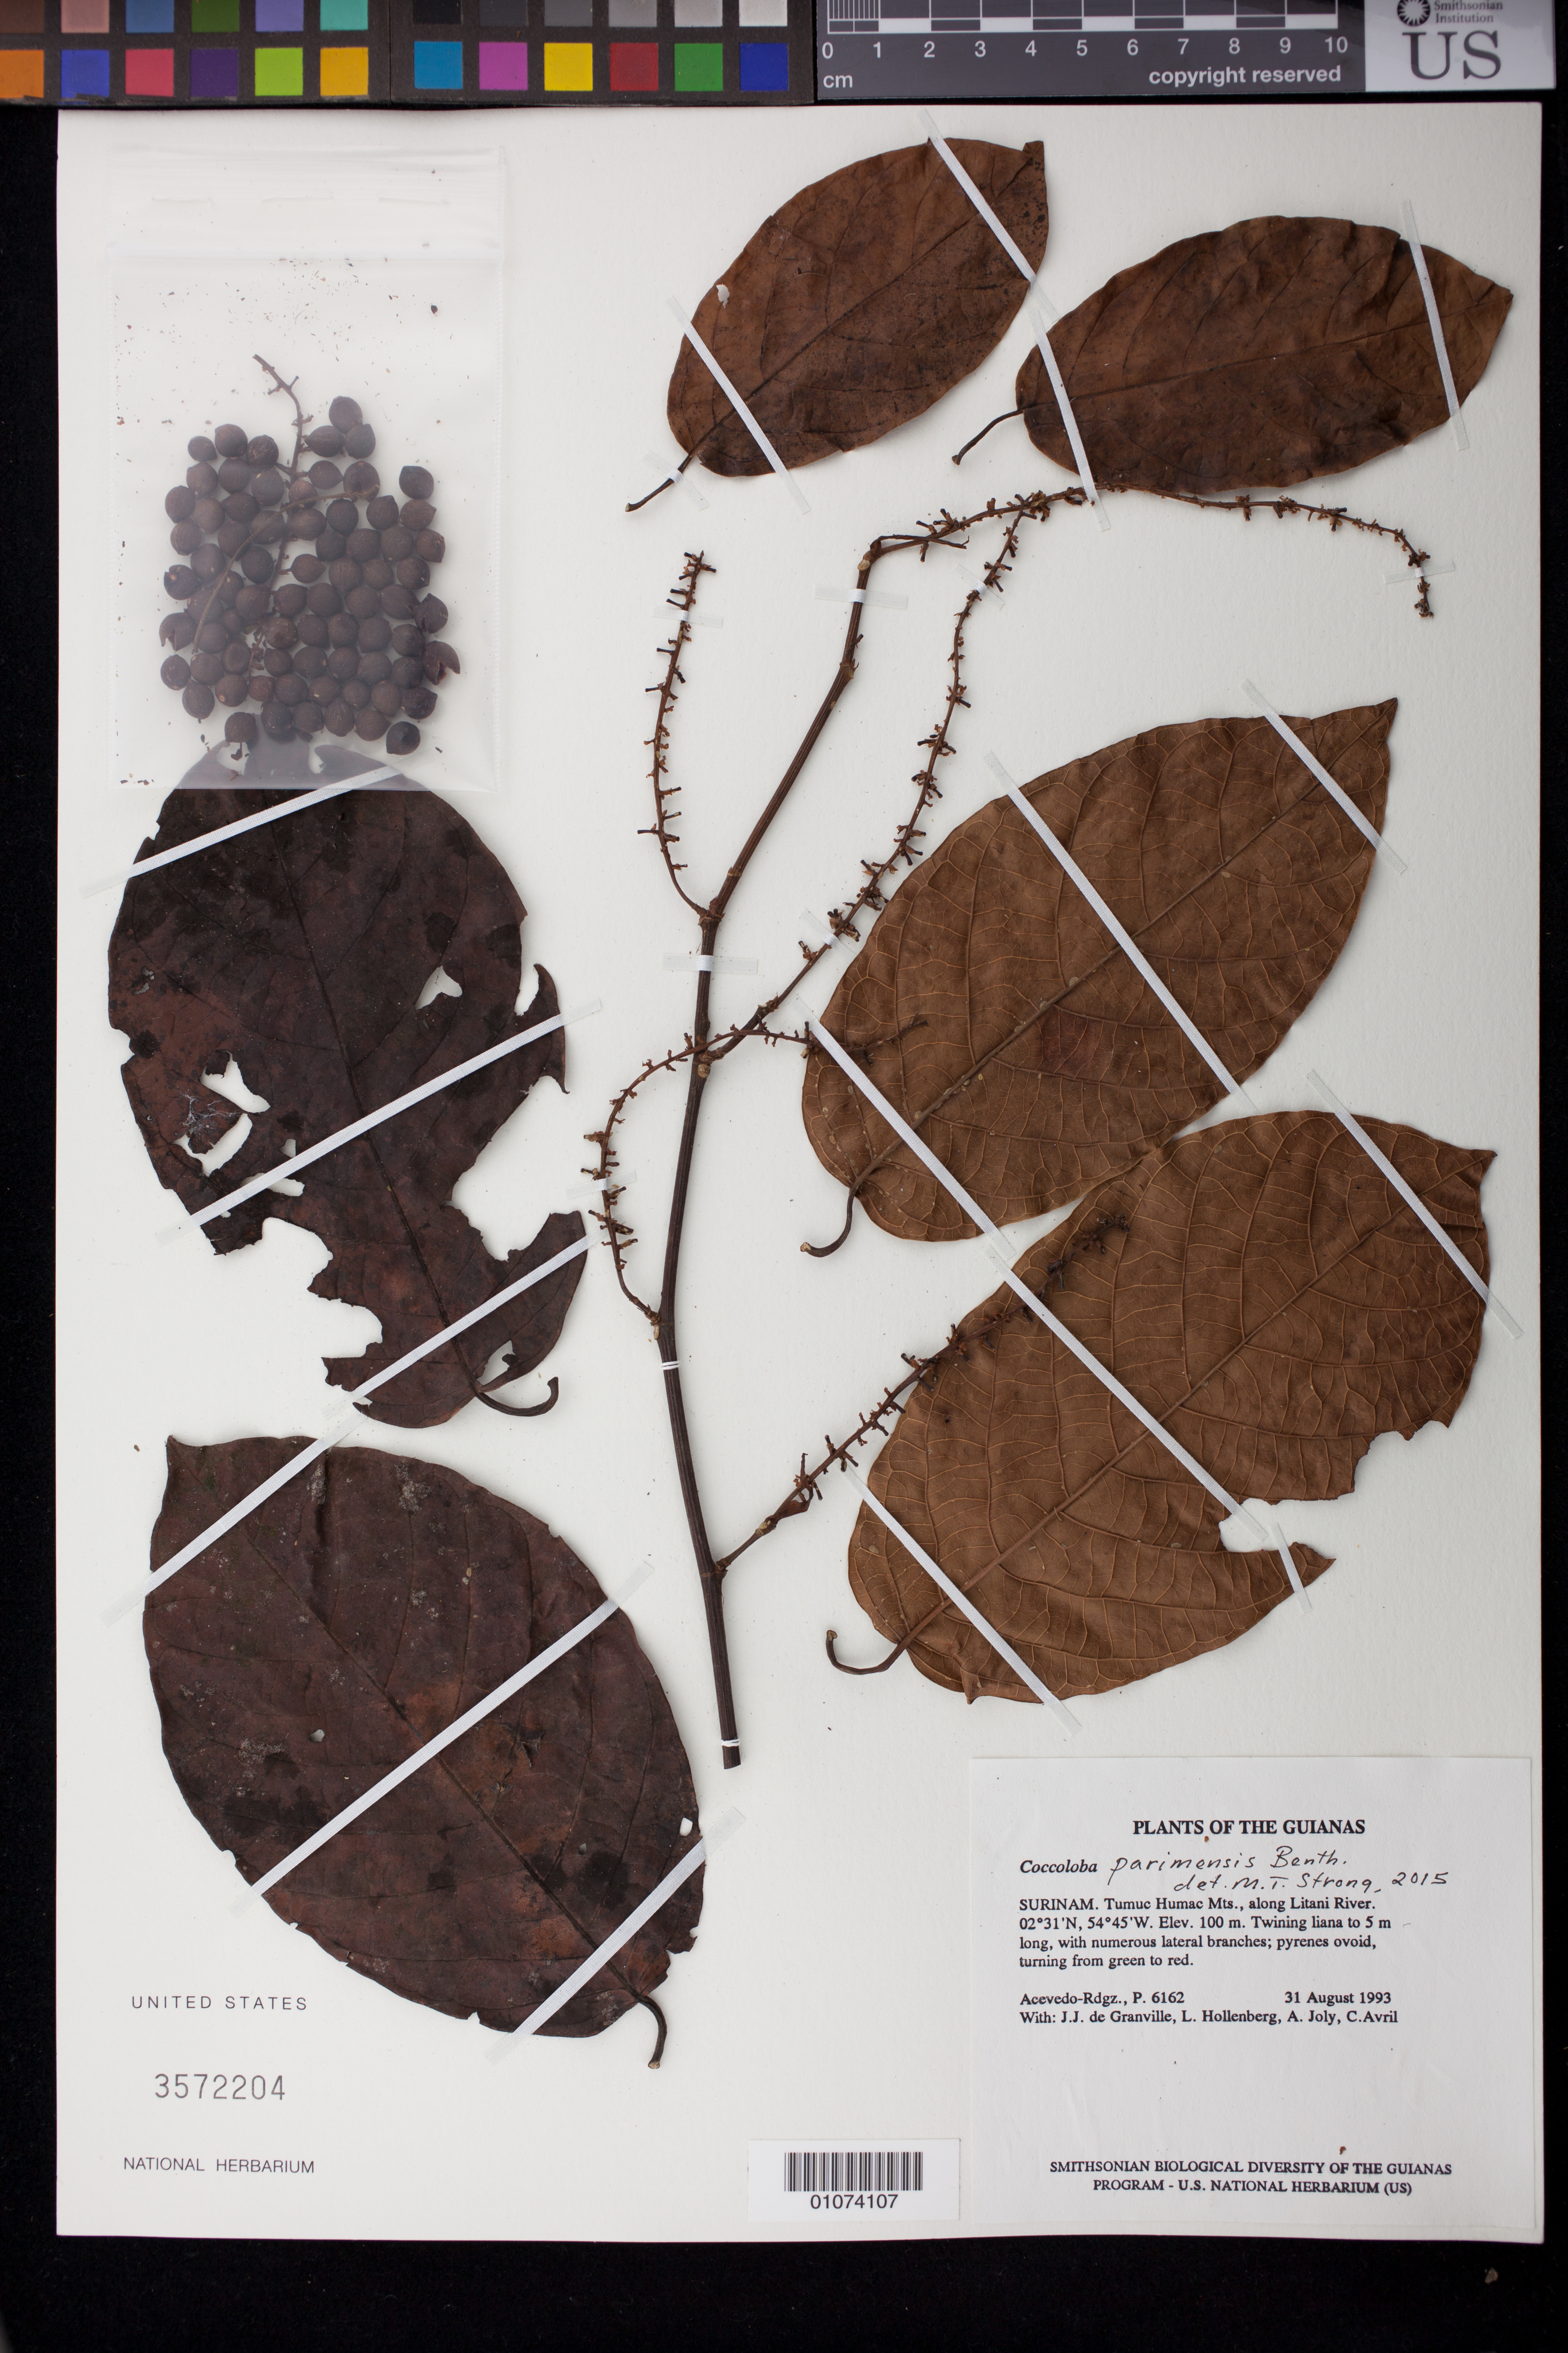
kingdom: Plantae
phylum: Tracheophyta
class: Magnoliopsida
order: Caryophyllales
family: Polygonaceae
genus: Coccoloba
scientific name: Coccoloba parimensis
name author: Benth.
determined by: Strong, M. T., (US), Smithsonian Institution - National Museum of Natural History (UNITED STATES)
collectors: P. Acevedo-Rodr., J.-J. de Granville, L. Hollenberg, A. Joly & C. Avril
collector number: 6162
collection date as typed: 31 August 1993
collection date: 1993-08-31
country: Suriname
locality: Tumuc Humac Mts., along Litani River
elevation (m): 100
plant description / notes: US, NY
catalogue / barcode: US 3572204